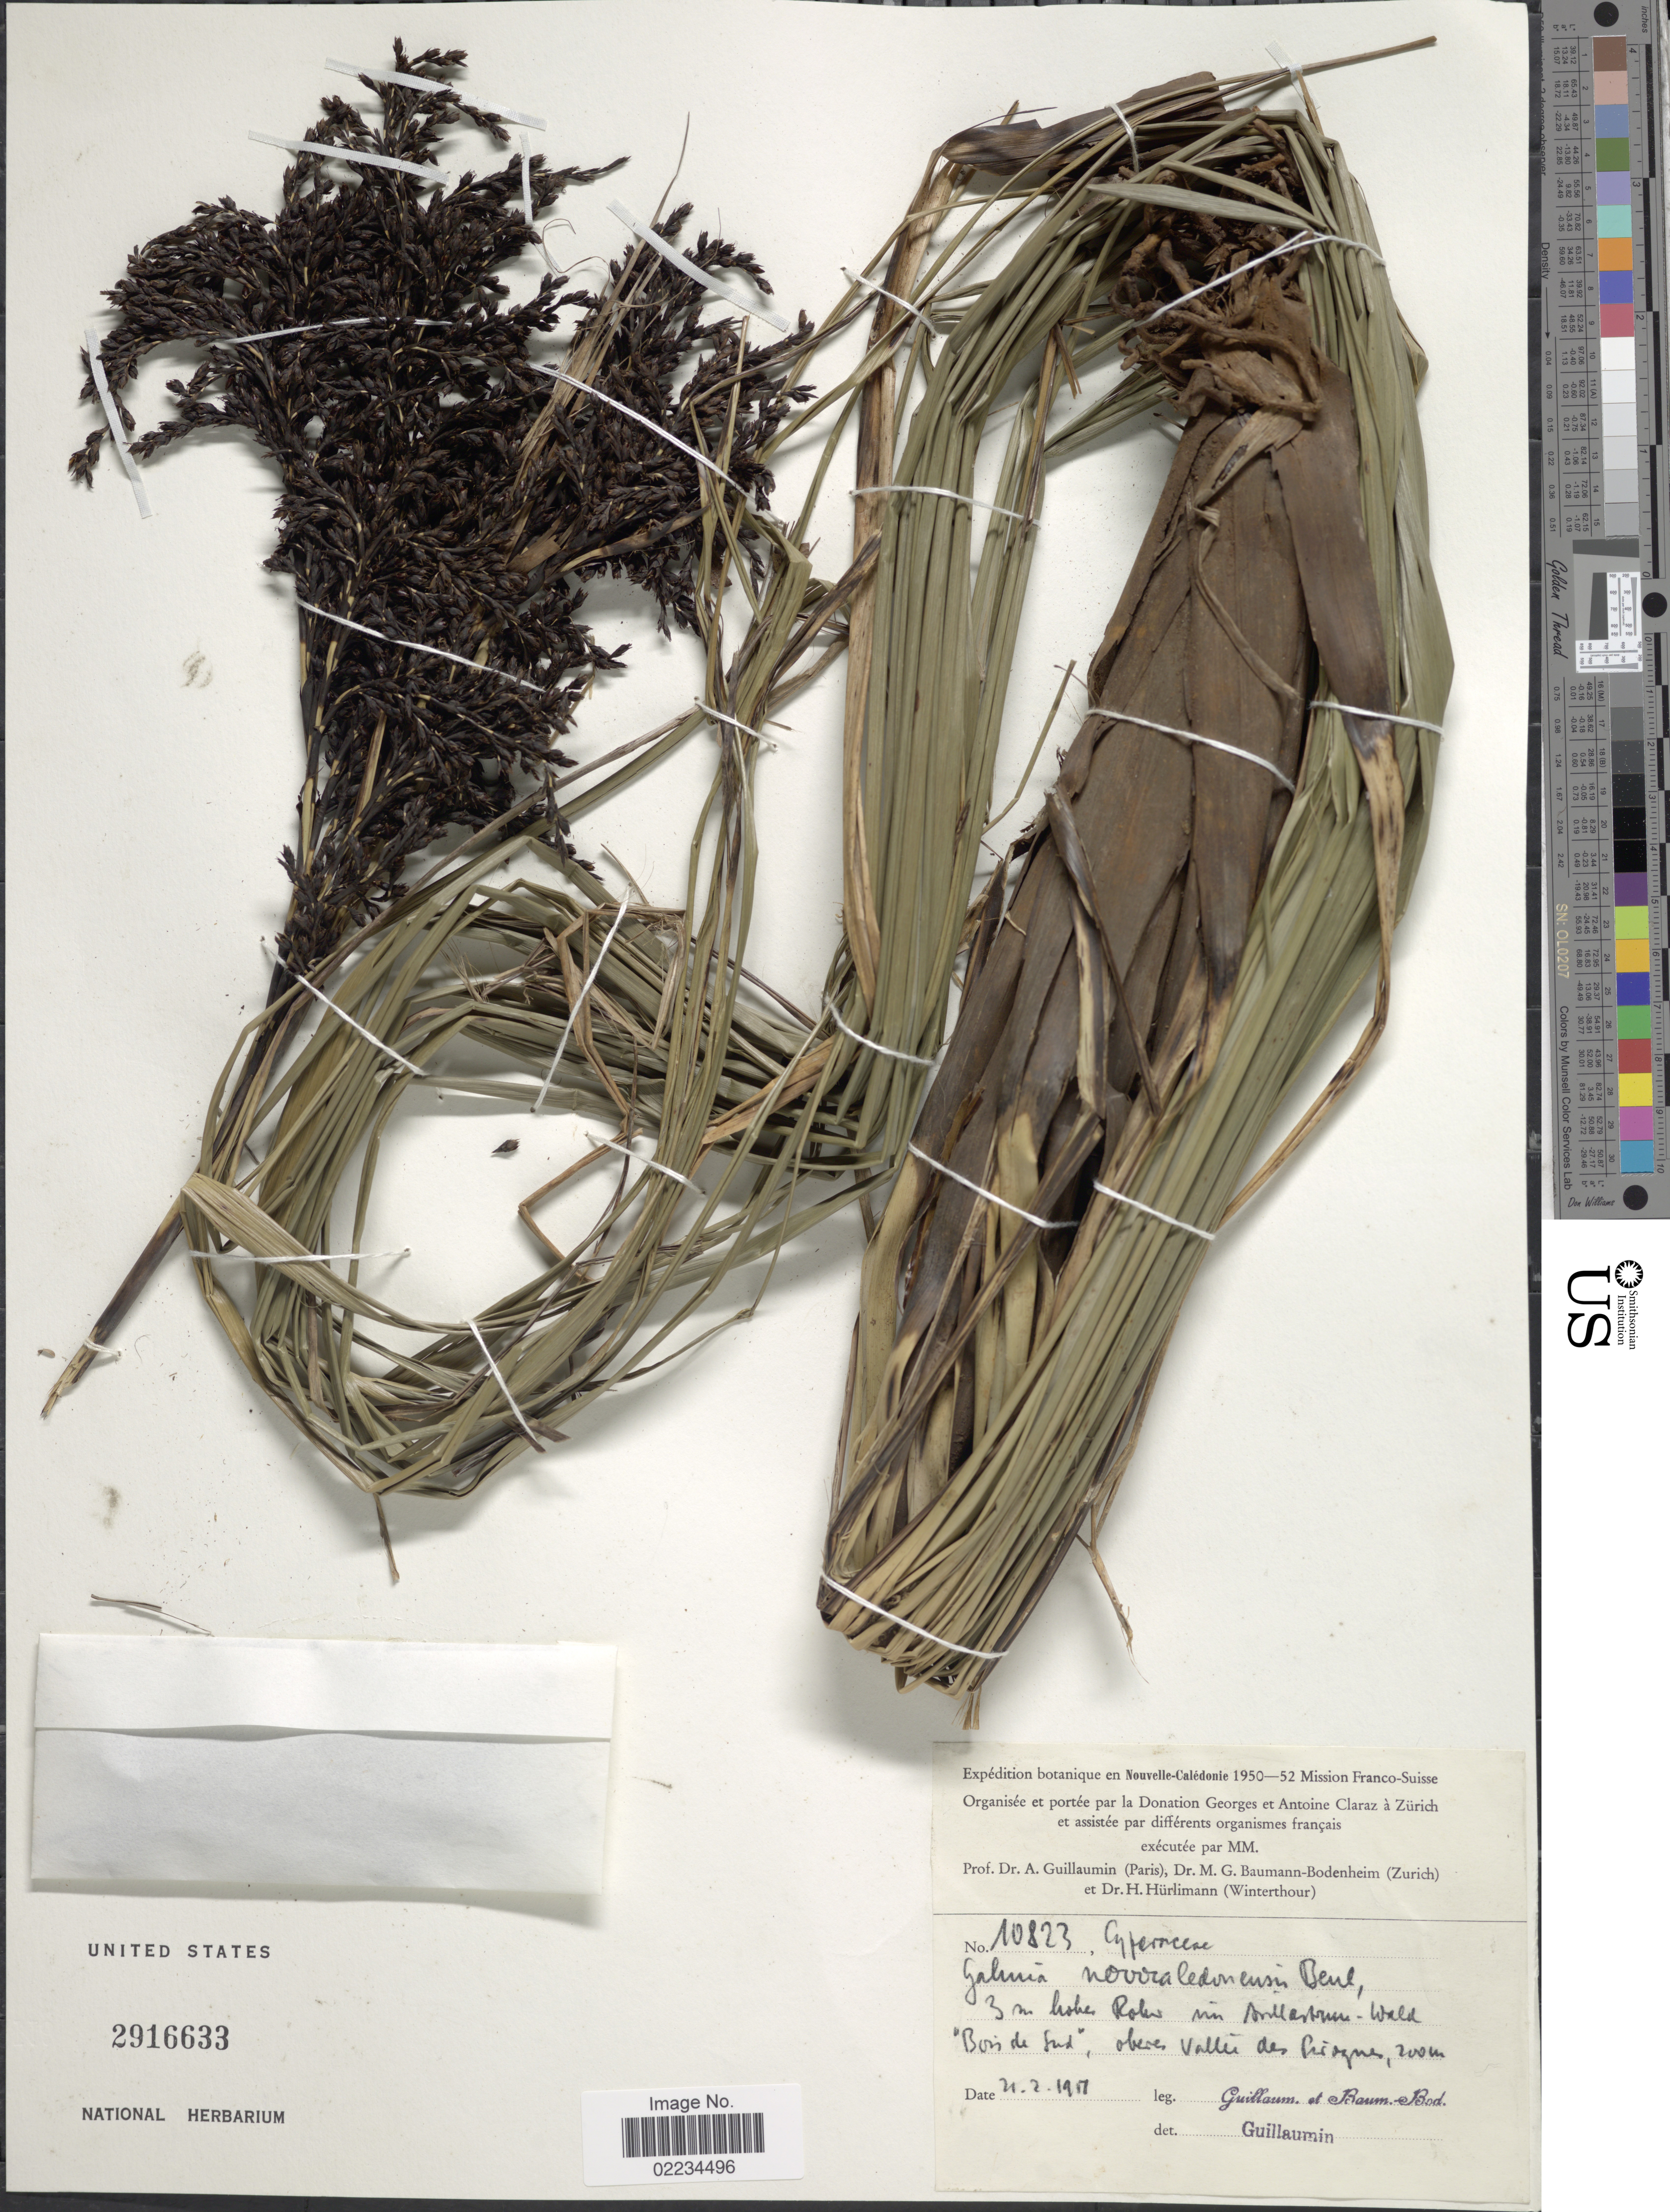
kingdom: Plantae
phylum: Tracheophyta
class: Liliopsida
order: Poales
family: Cyperaceae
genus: Gahnia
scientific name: Gahnia novocaledonensis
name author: Benl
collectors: A. Guillaumin, M. G. Baumann-Bodenheim & H. Hürlimann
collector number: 10823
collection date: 1917-02-21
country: New Caledonia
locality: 'Bois de Sud', oberes Vallée des [illegible text]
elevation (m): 200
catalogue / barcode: US 2916633